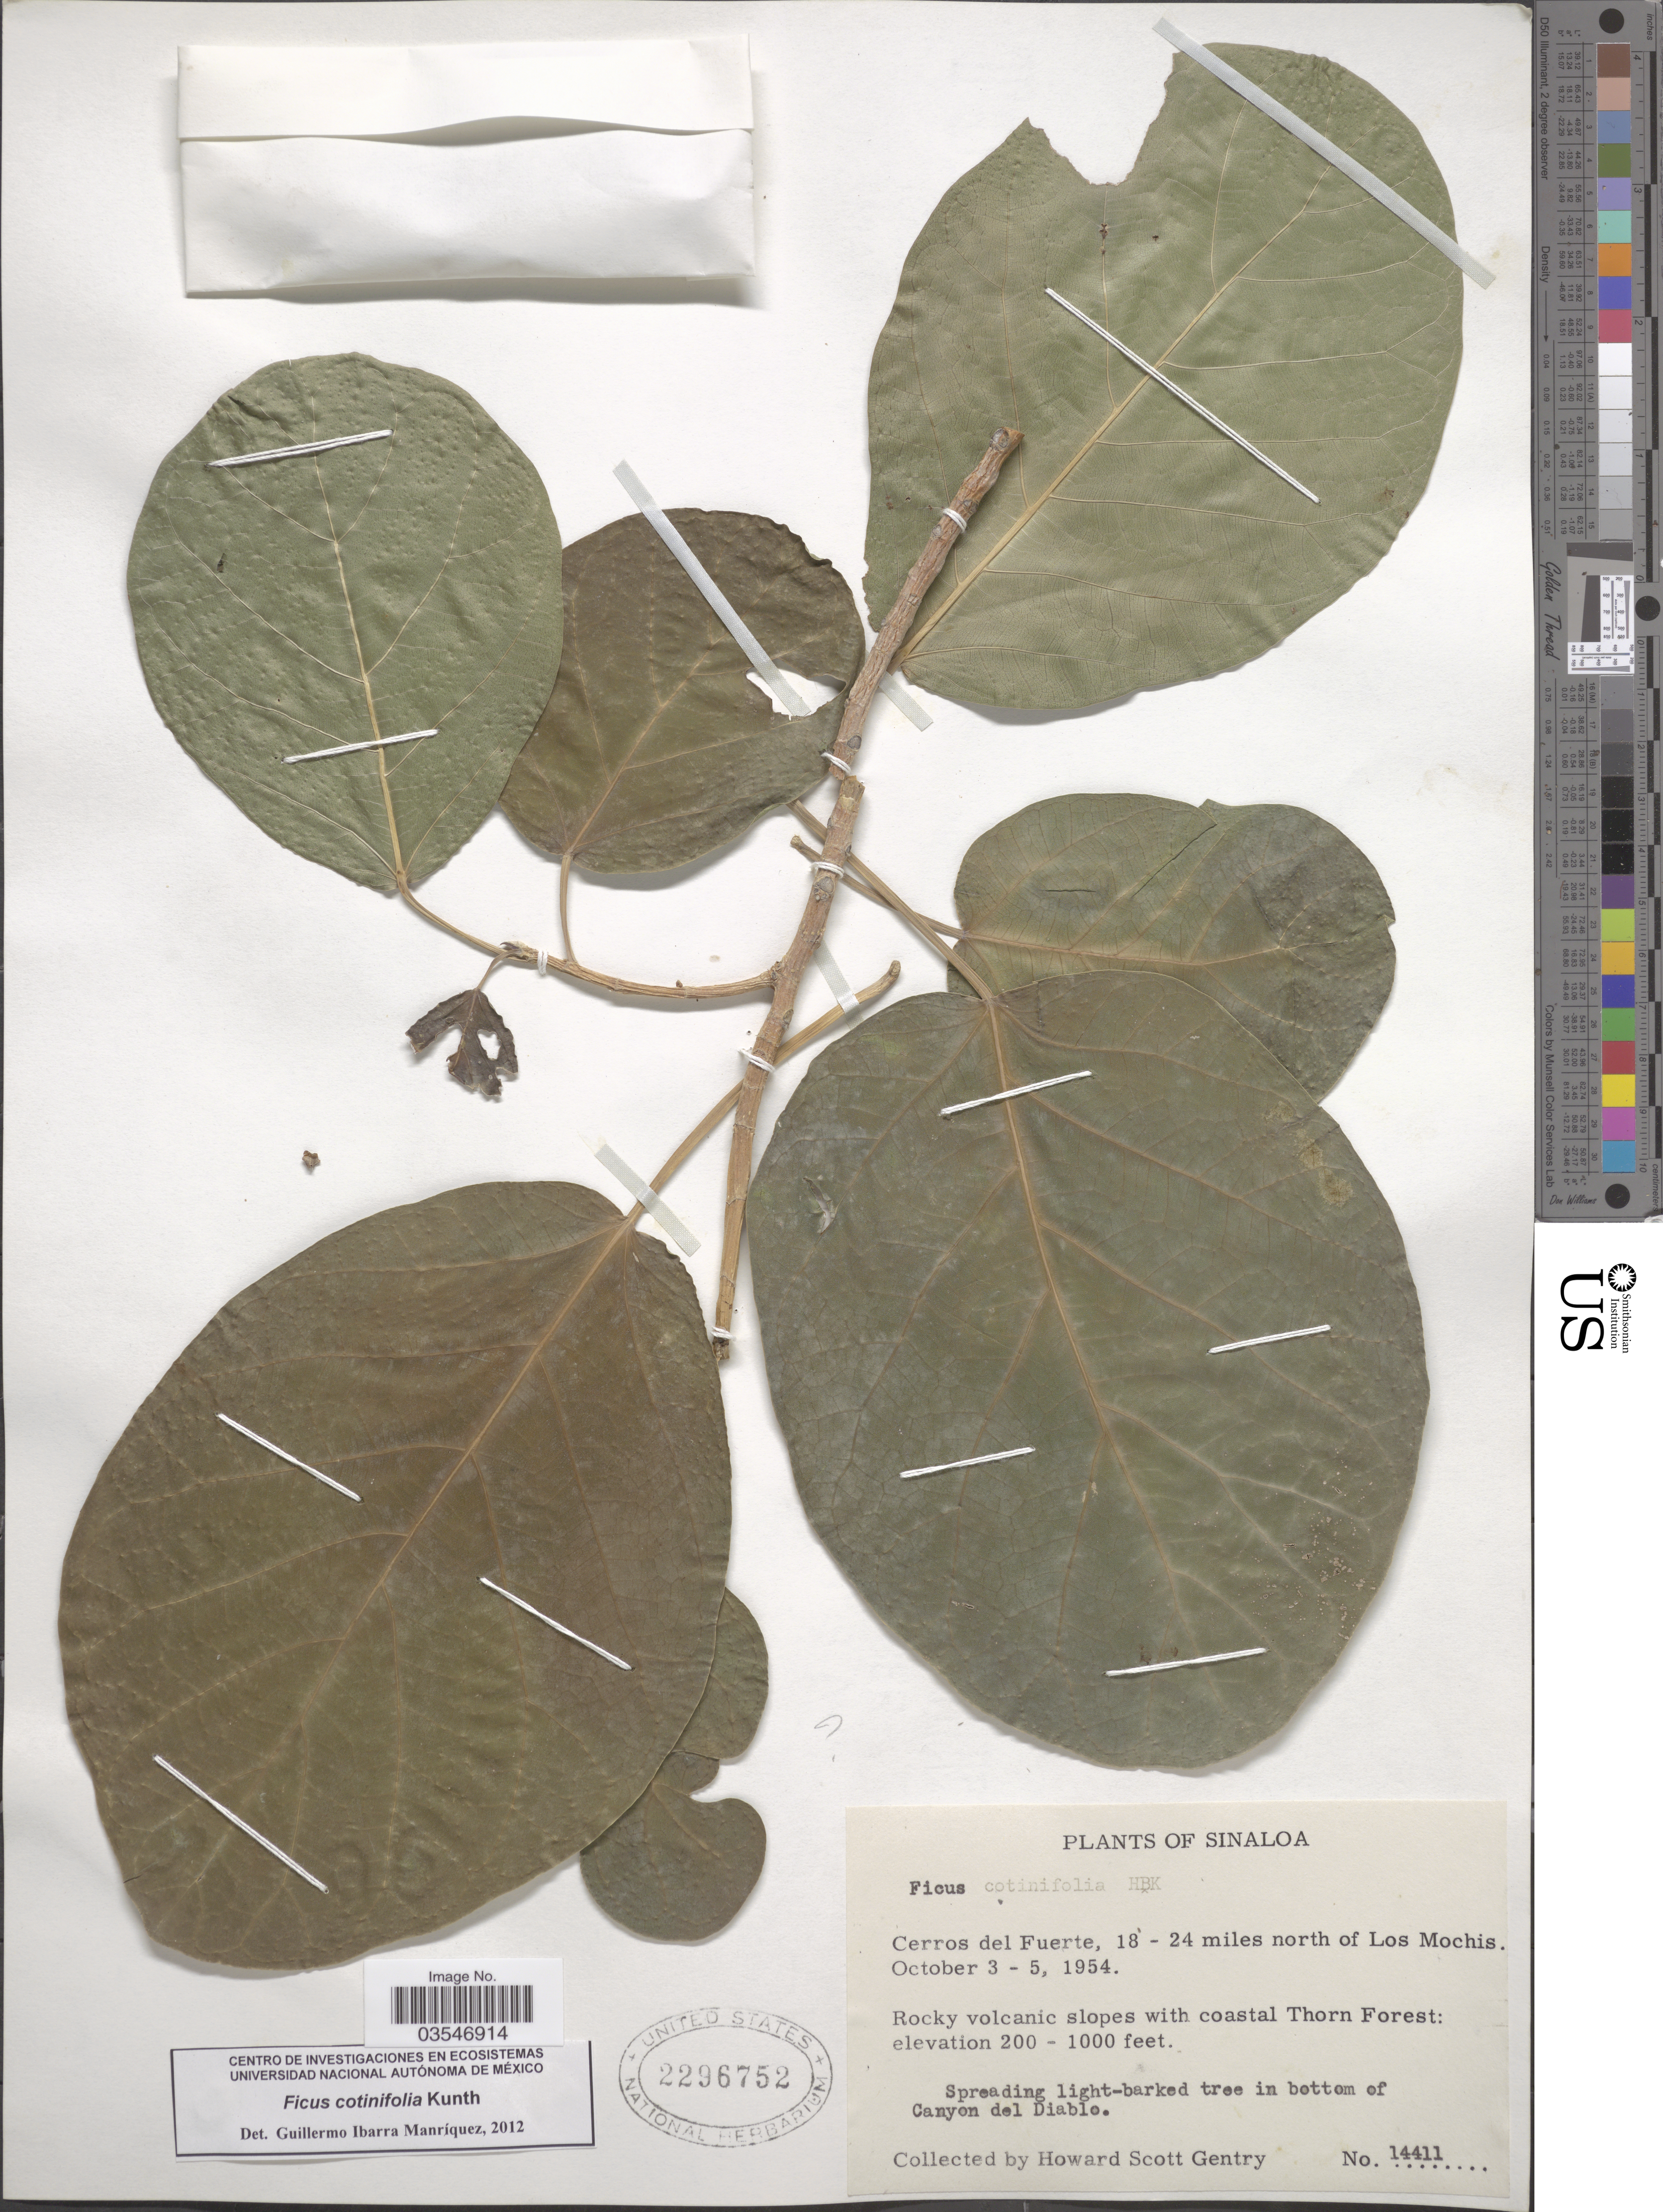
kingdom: Plantae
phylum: Tracheophyta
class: Magnoliopsida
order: Rosales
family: Moraceae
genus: Ficus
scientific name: Ficus cotinifolia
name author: Kunth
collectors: H. S. Gentry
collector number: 14411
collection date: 1954-10-03/1954-10-05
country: Mexico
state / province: Sinaloa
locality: Cerros del Fuerte, 18-24 miles north of Los Mochis. Canyon del Diablo.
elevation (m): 61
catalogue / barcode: US 2296752